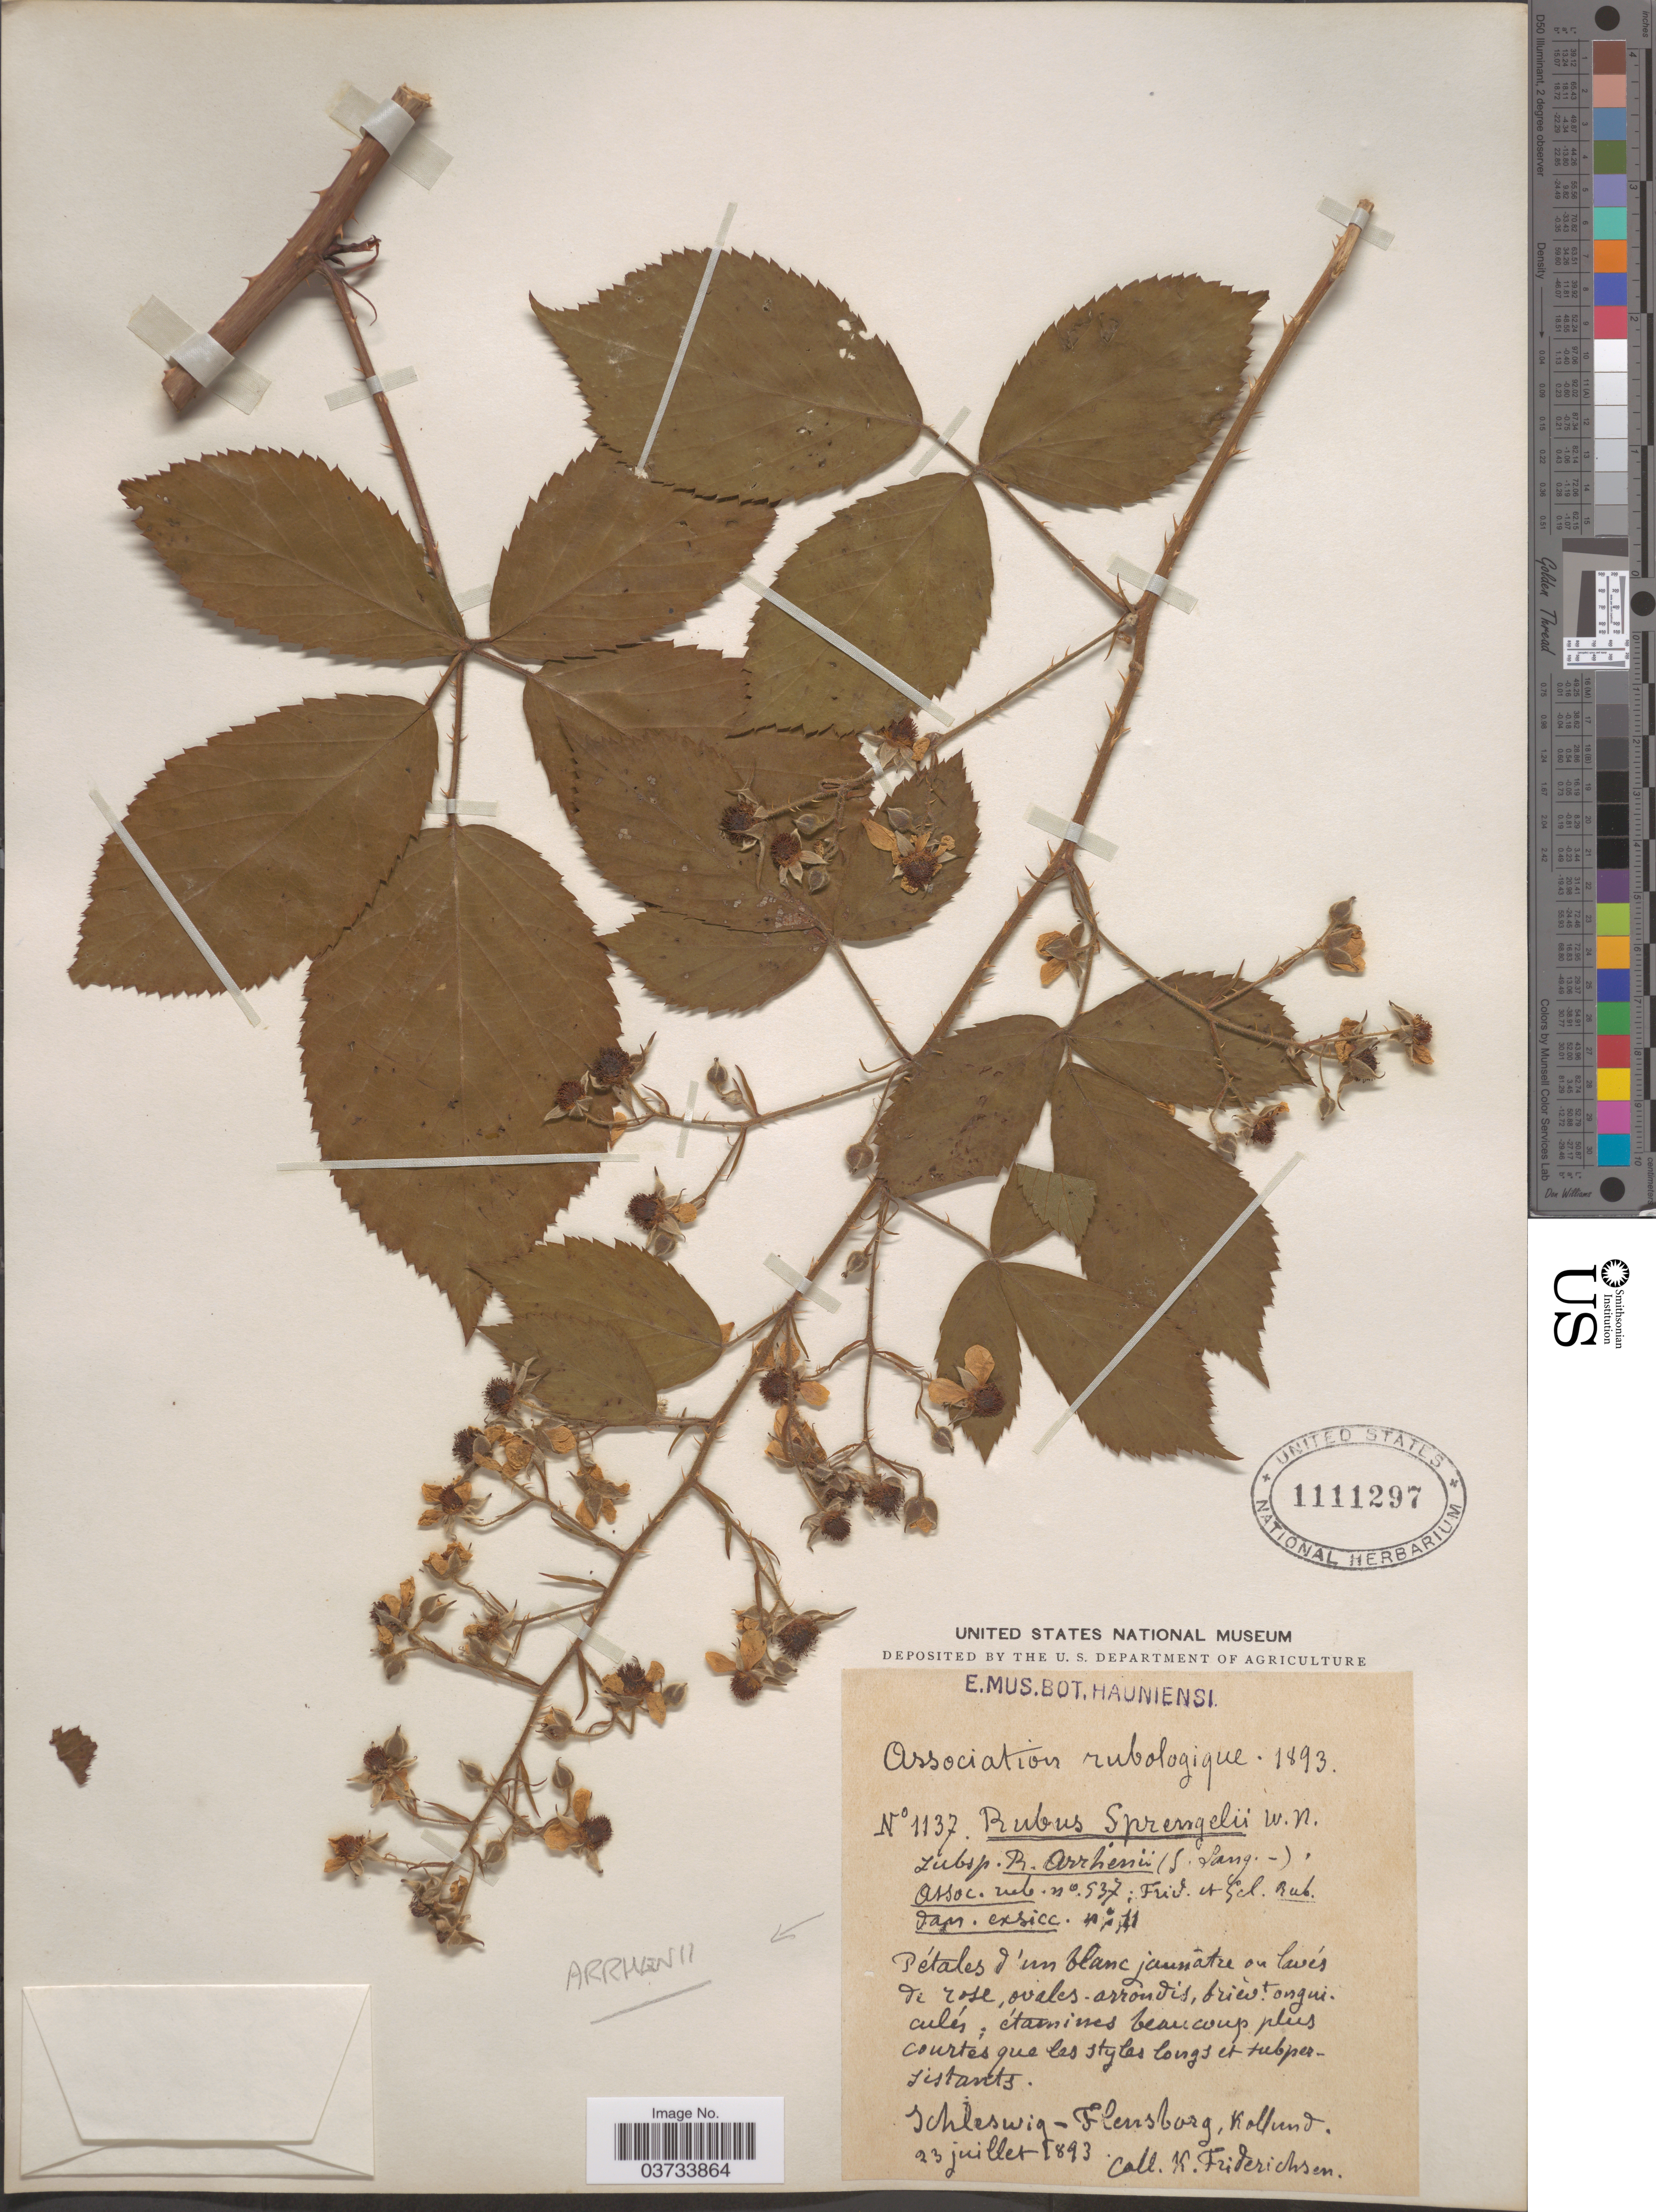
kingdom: Plantae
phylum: Tracheophyta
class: Magnoliopsida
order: Rosales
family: Rosaceae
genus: Rubus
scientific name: Rubus arrhenii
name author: (Lange) Lange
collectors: K. Friderichsen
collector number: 1137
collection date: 1893-07-23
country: Germany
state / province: Schleswig-Holstein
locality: Schleswig-Flensborg, Kollund.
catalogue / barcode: US 1111297